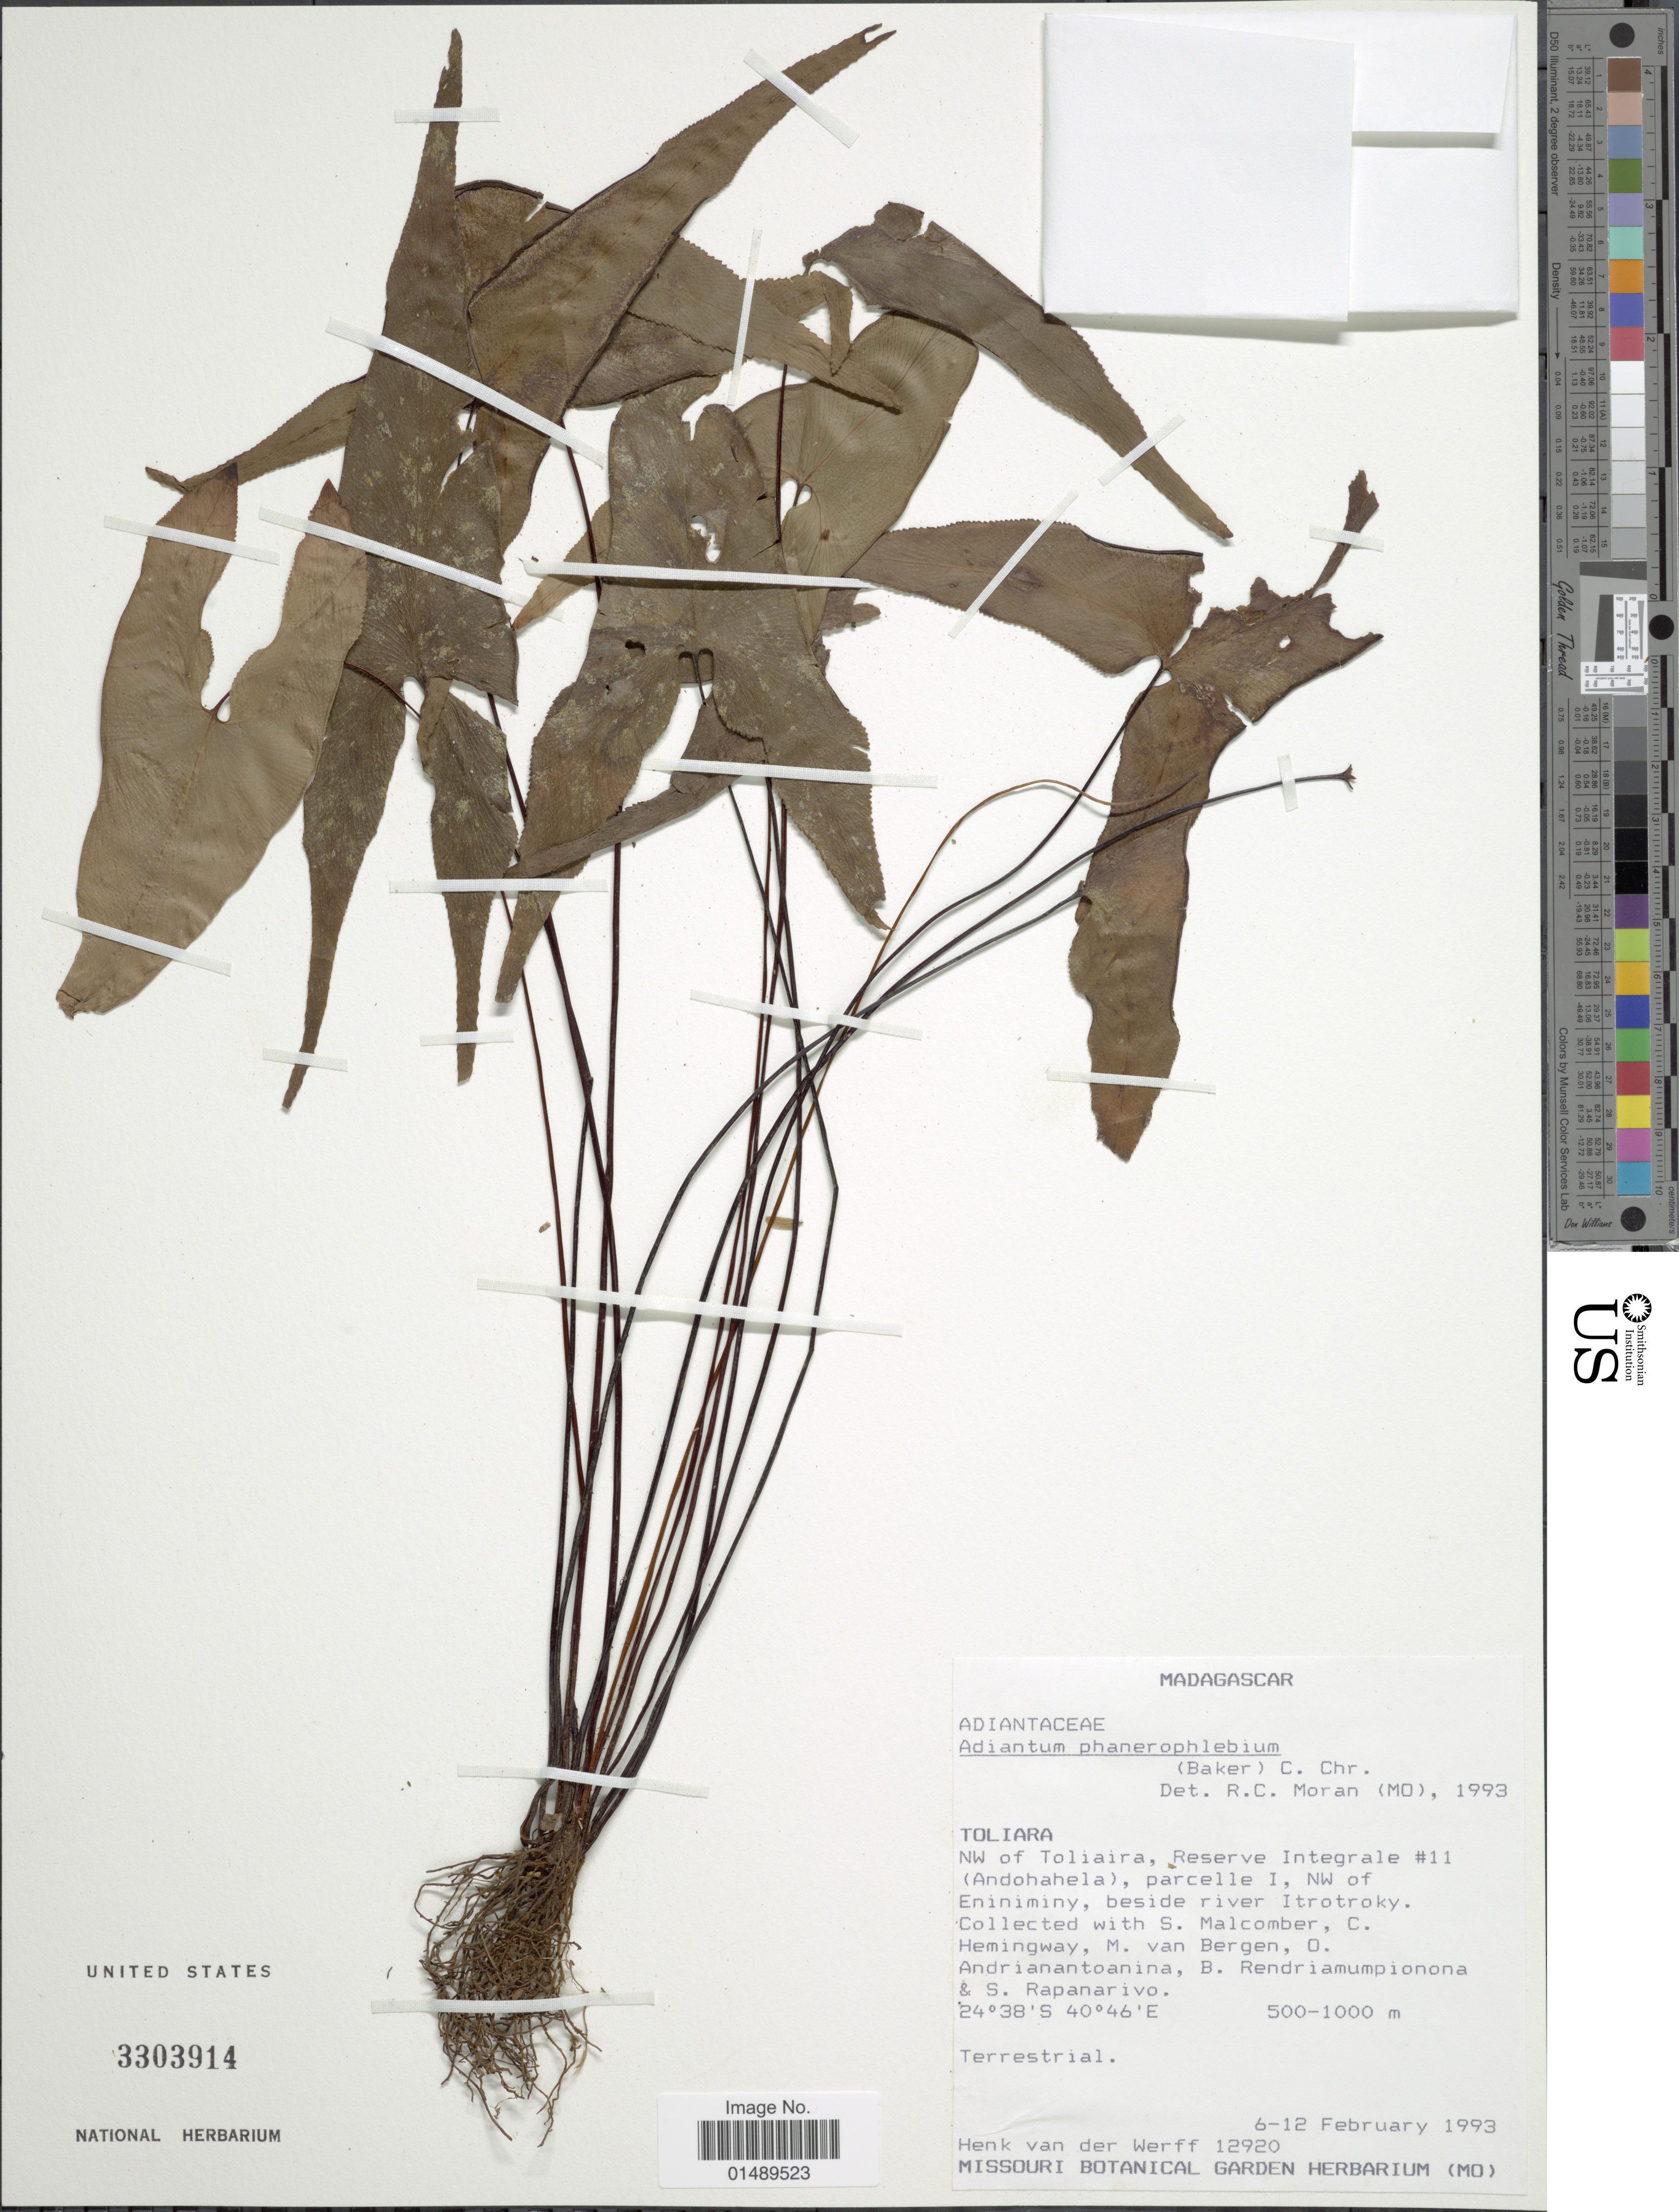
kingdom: Plantae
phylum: Tracheophyta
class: Polypodiopsida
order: Polypodiales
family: Pteridaceae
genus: Adiantum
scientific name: Adiantum phanerophlebium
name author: (Baker) C. Chr.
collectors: H. van der Werff, S. T. Malcomber, M. Hemingway, O. Bergen & et al.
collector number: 12920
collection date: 1993-02-06/1993-02-12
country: Madagascar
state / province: Anosy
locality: NW of Toliaira, Reserve Integrale #11 (Andohahela), parcelle I, NW of Eniniminy, beside river Itrotroky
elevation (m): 500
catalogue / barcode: US 3303914